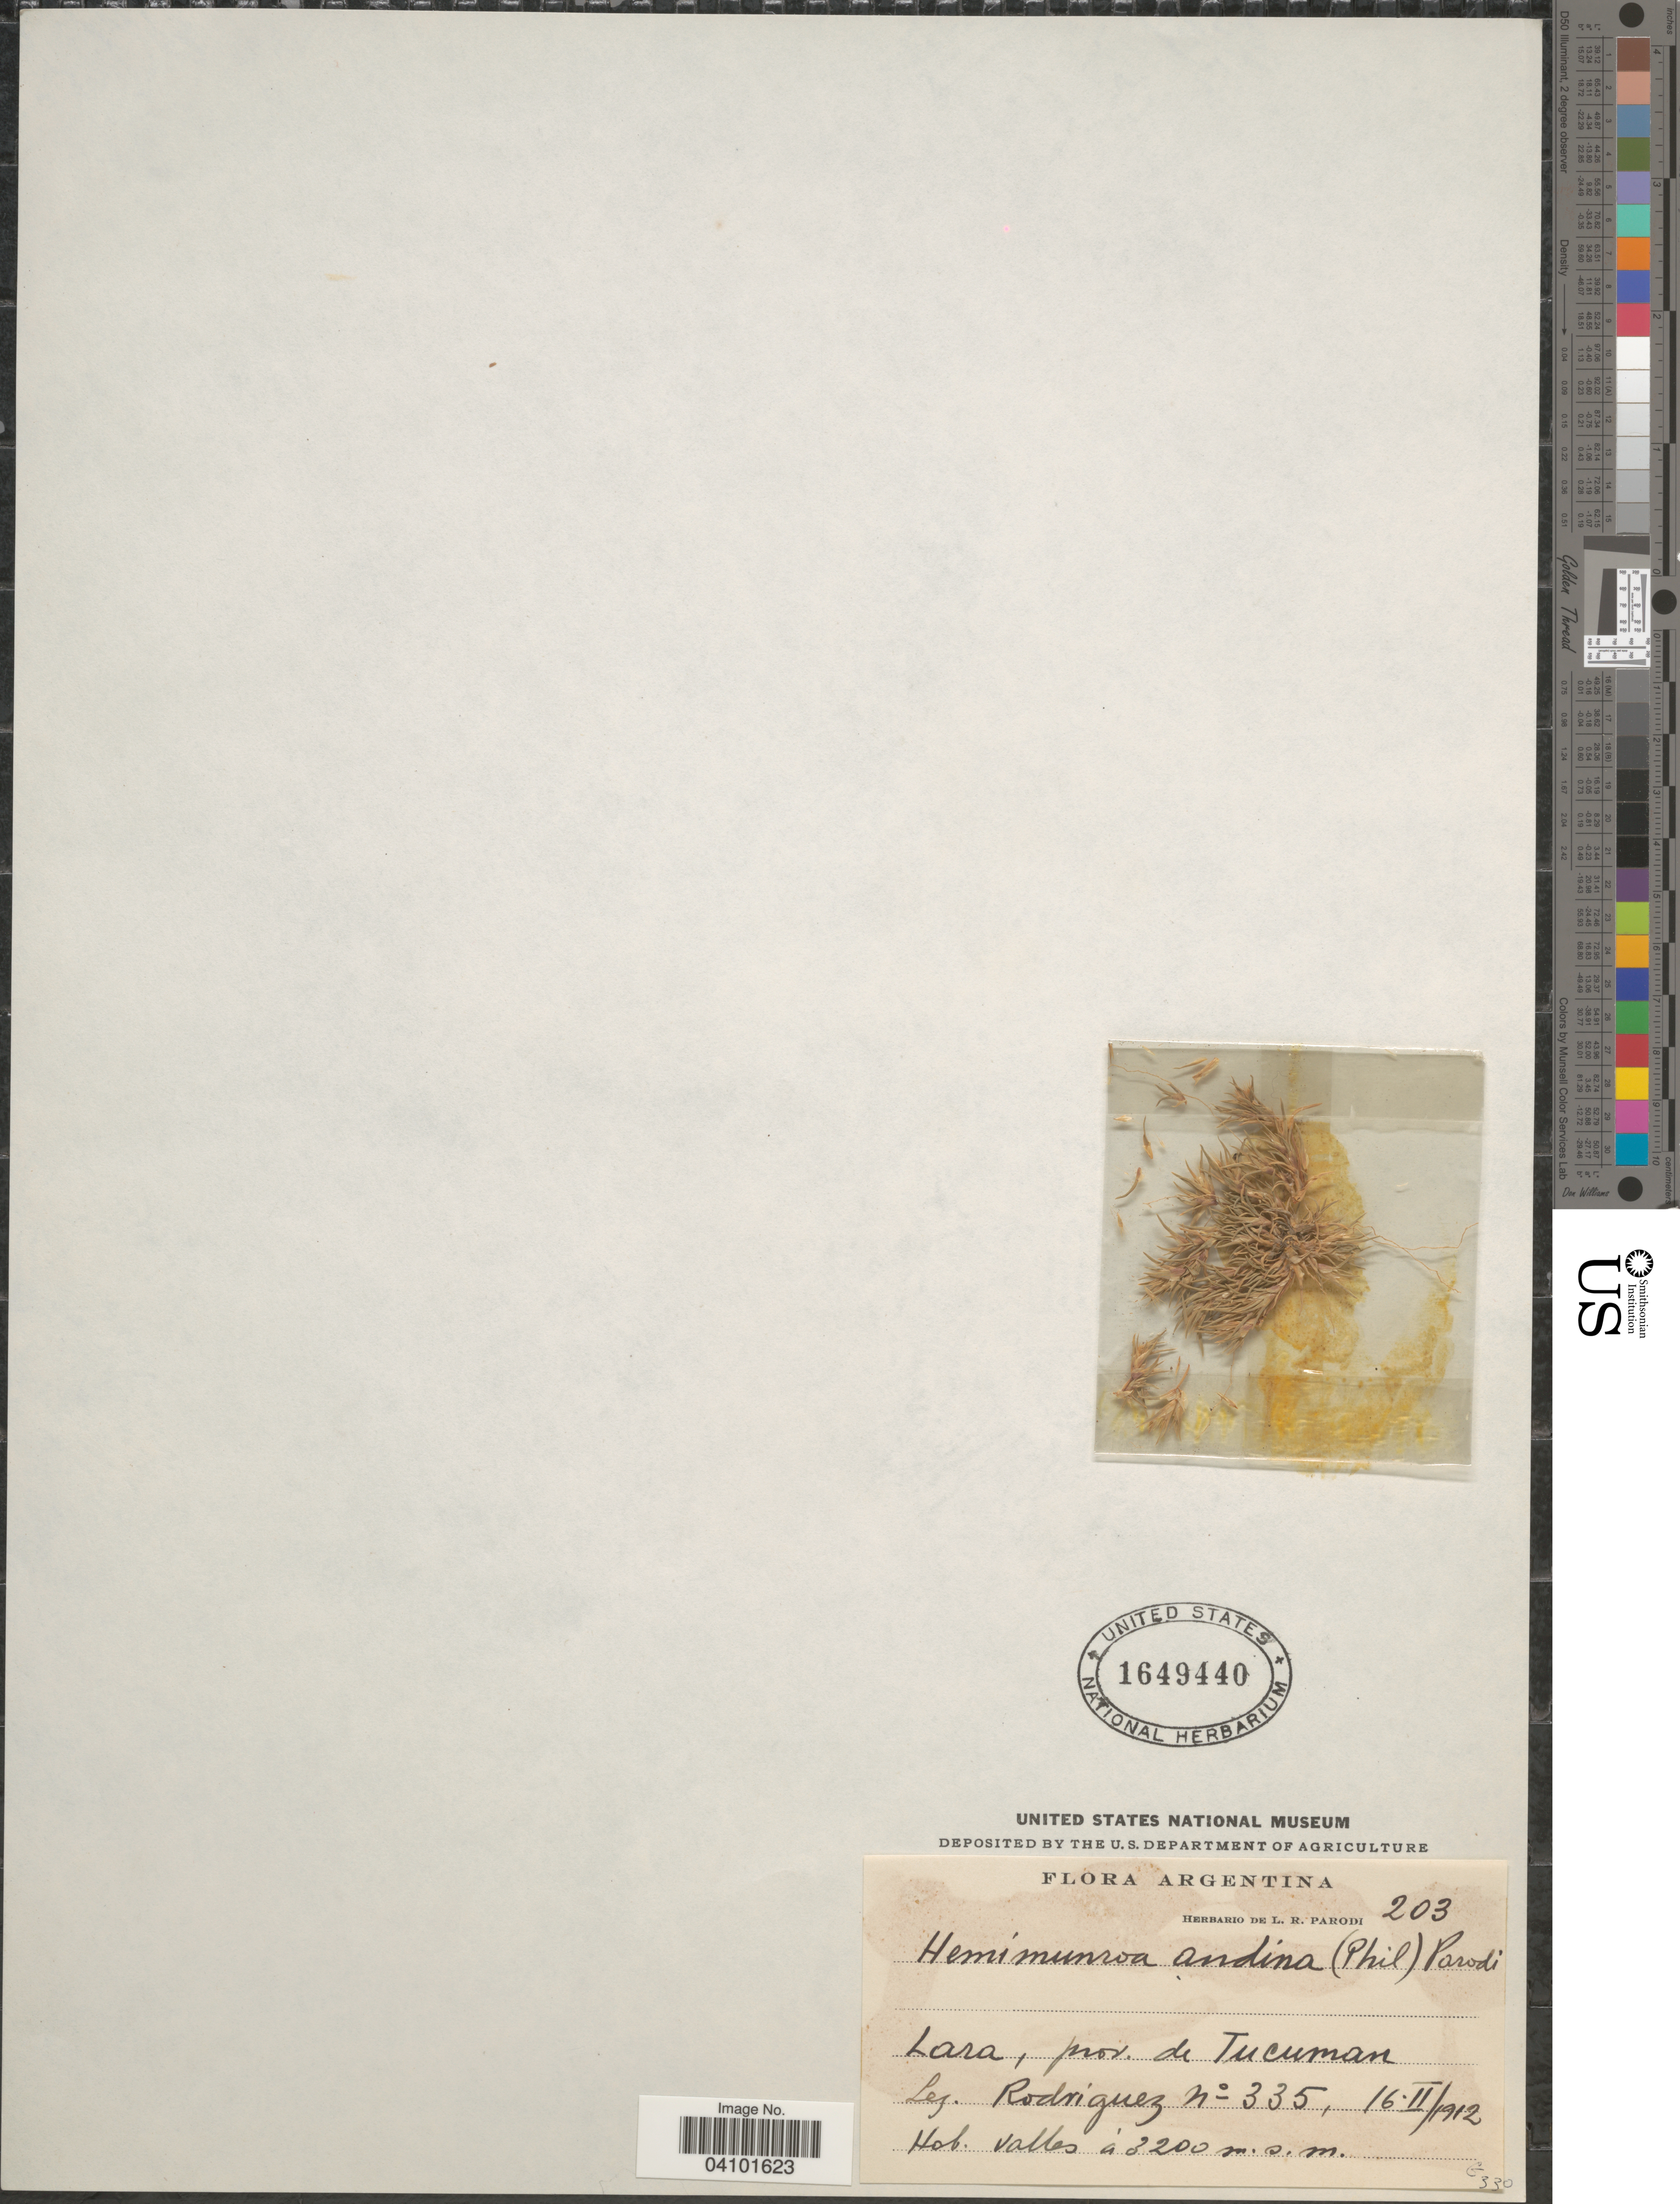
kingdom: Plantae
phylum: Tracheophyta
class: Liliopsida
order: Poales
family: Poaceae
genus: Munroa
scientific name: Munroa andina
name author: Phil.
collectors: Rodriguez, --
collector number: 335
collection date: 1912-02-16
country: Argentina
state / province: Tucuman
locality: Lara.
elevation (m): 3200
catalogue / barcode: US 1649440